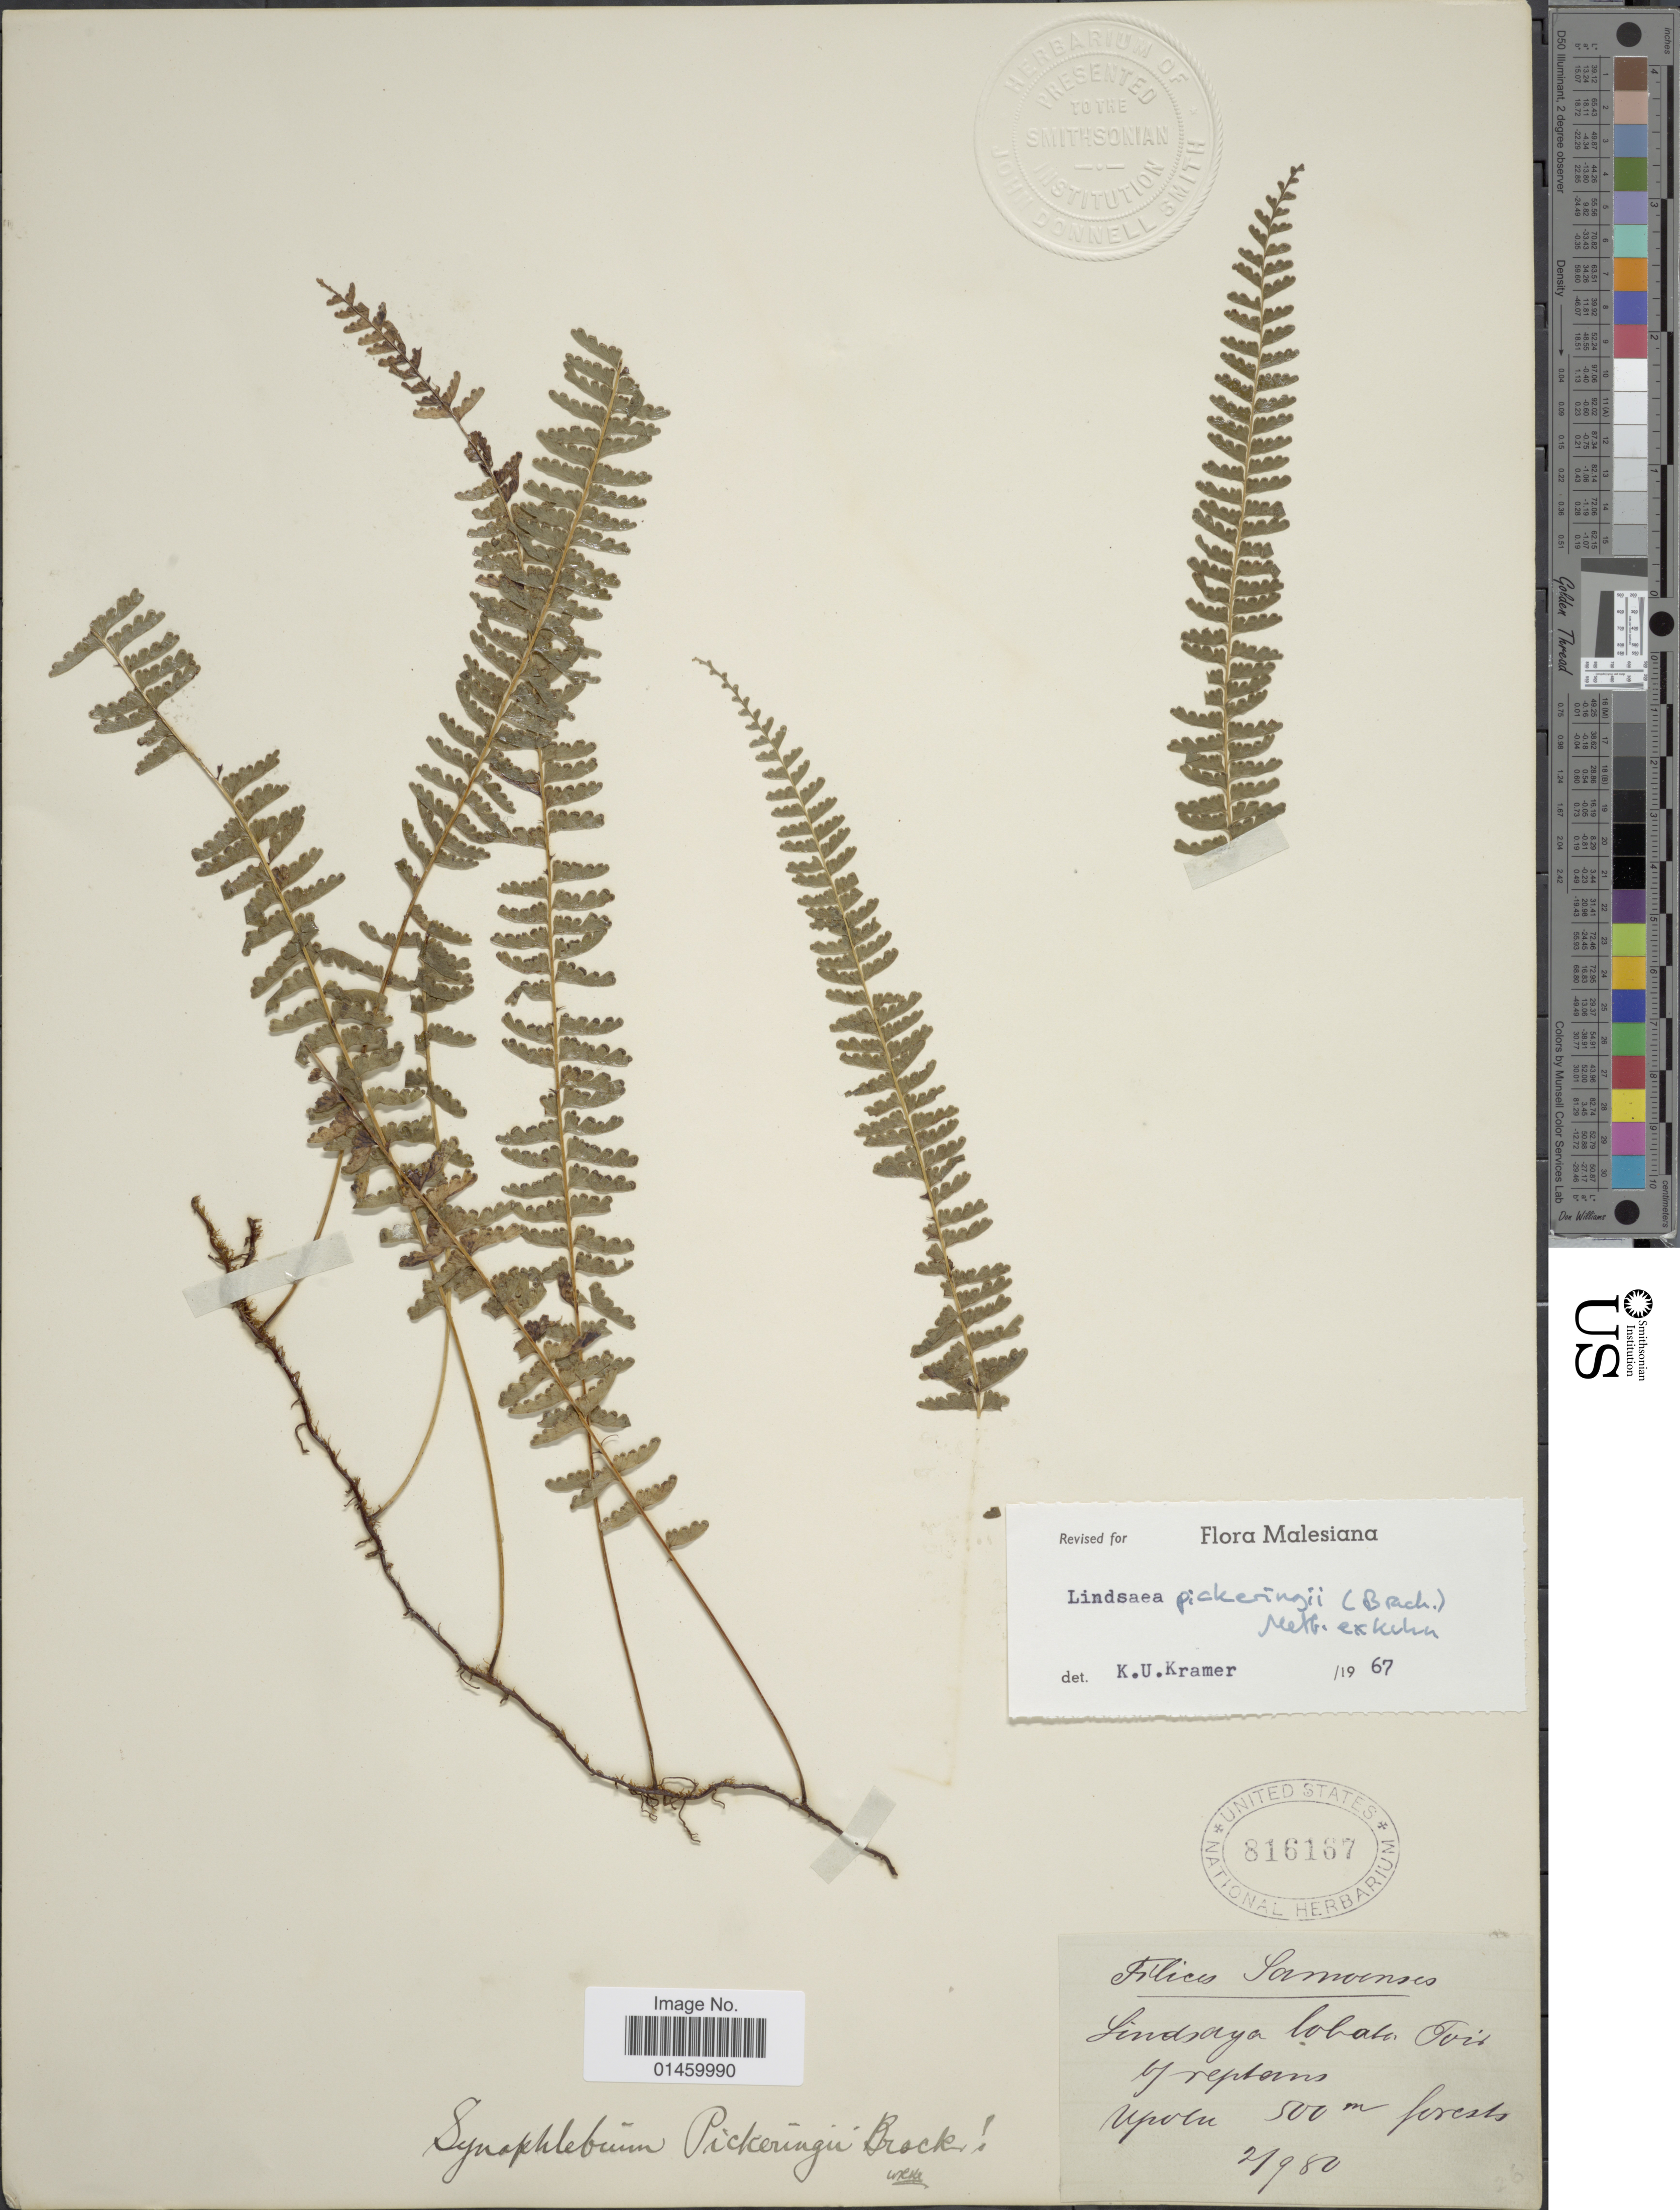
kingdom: Plantae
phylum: Tracheophyta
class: Polypodiopsida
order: Polypodiales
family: Lindsaeaceae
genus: Lindsaea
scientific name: Lindsaea pickeringii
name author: (Brack.) Mett.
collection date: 1980-02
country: Samoa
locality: Filices Samoenses. Upolu.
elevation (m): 500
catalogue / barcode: US 816167